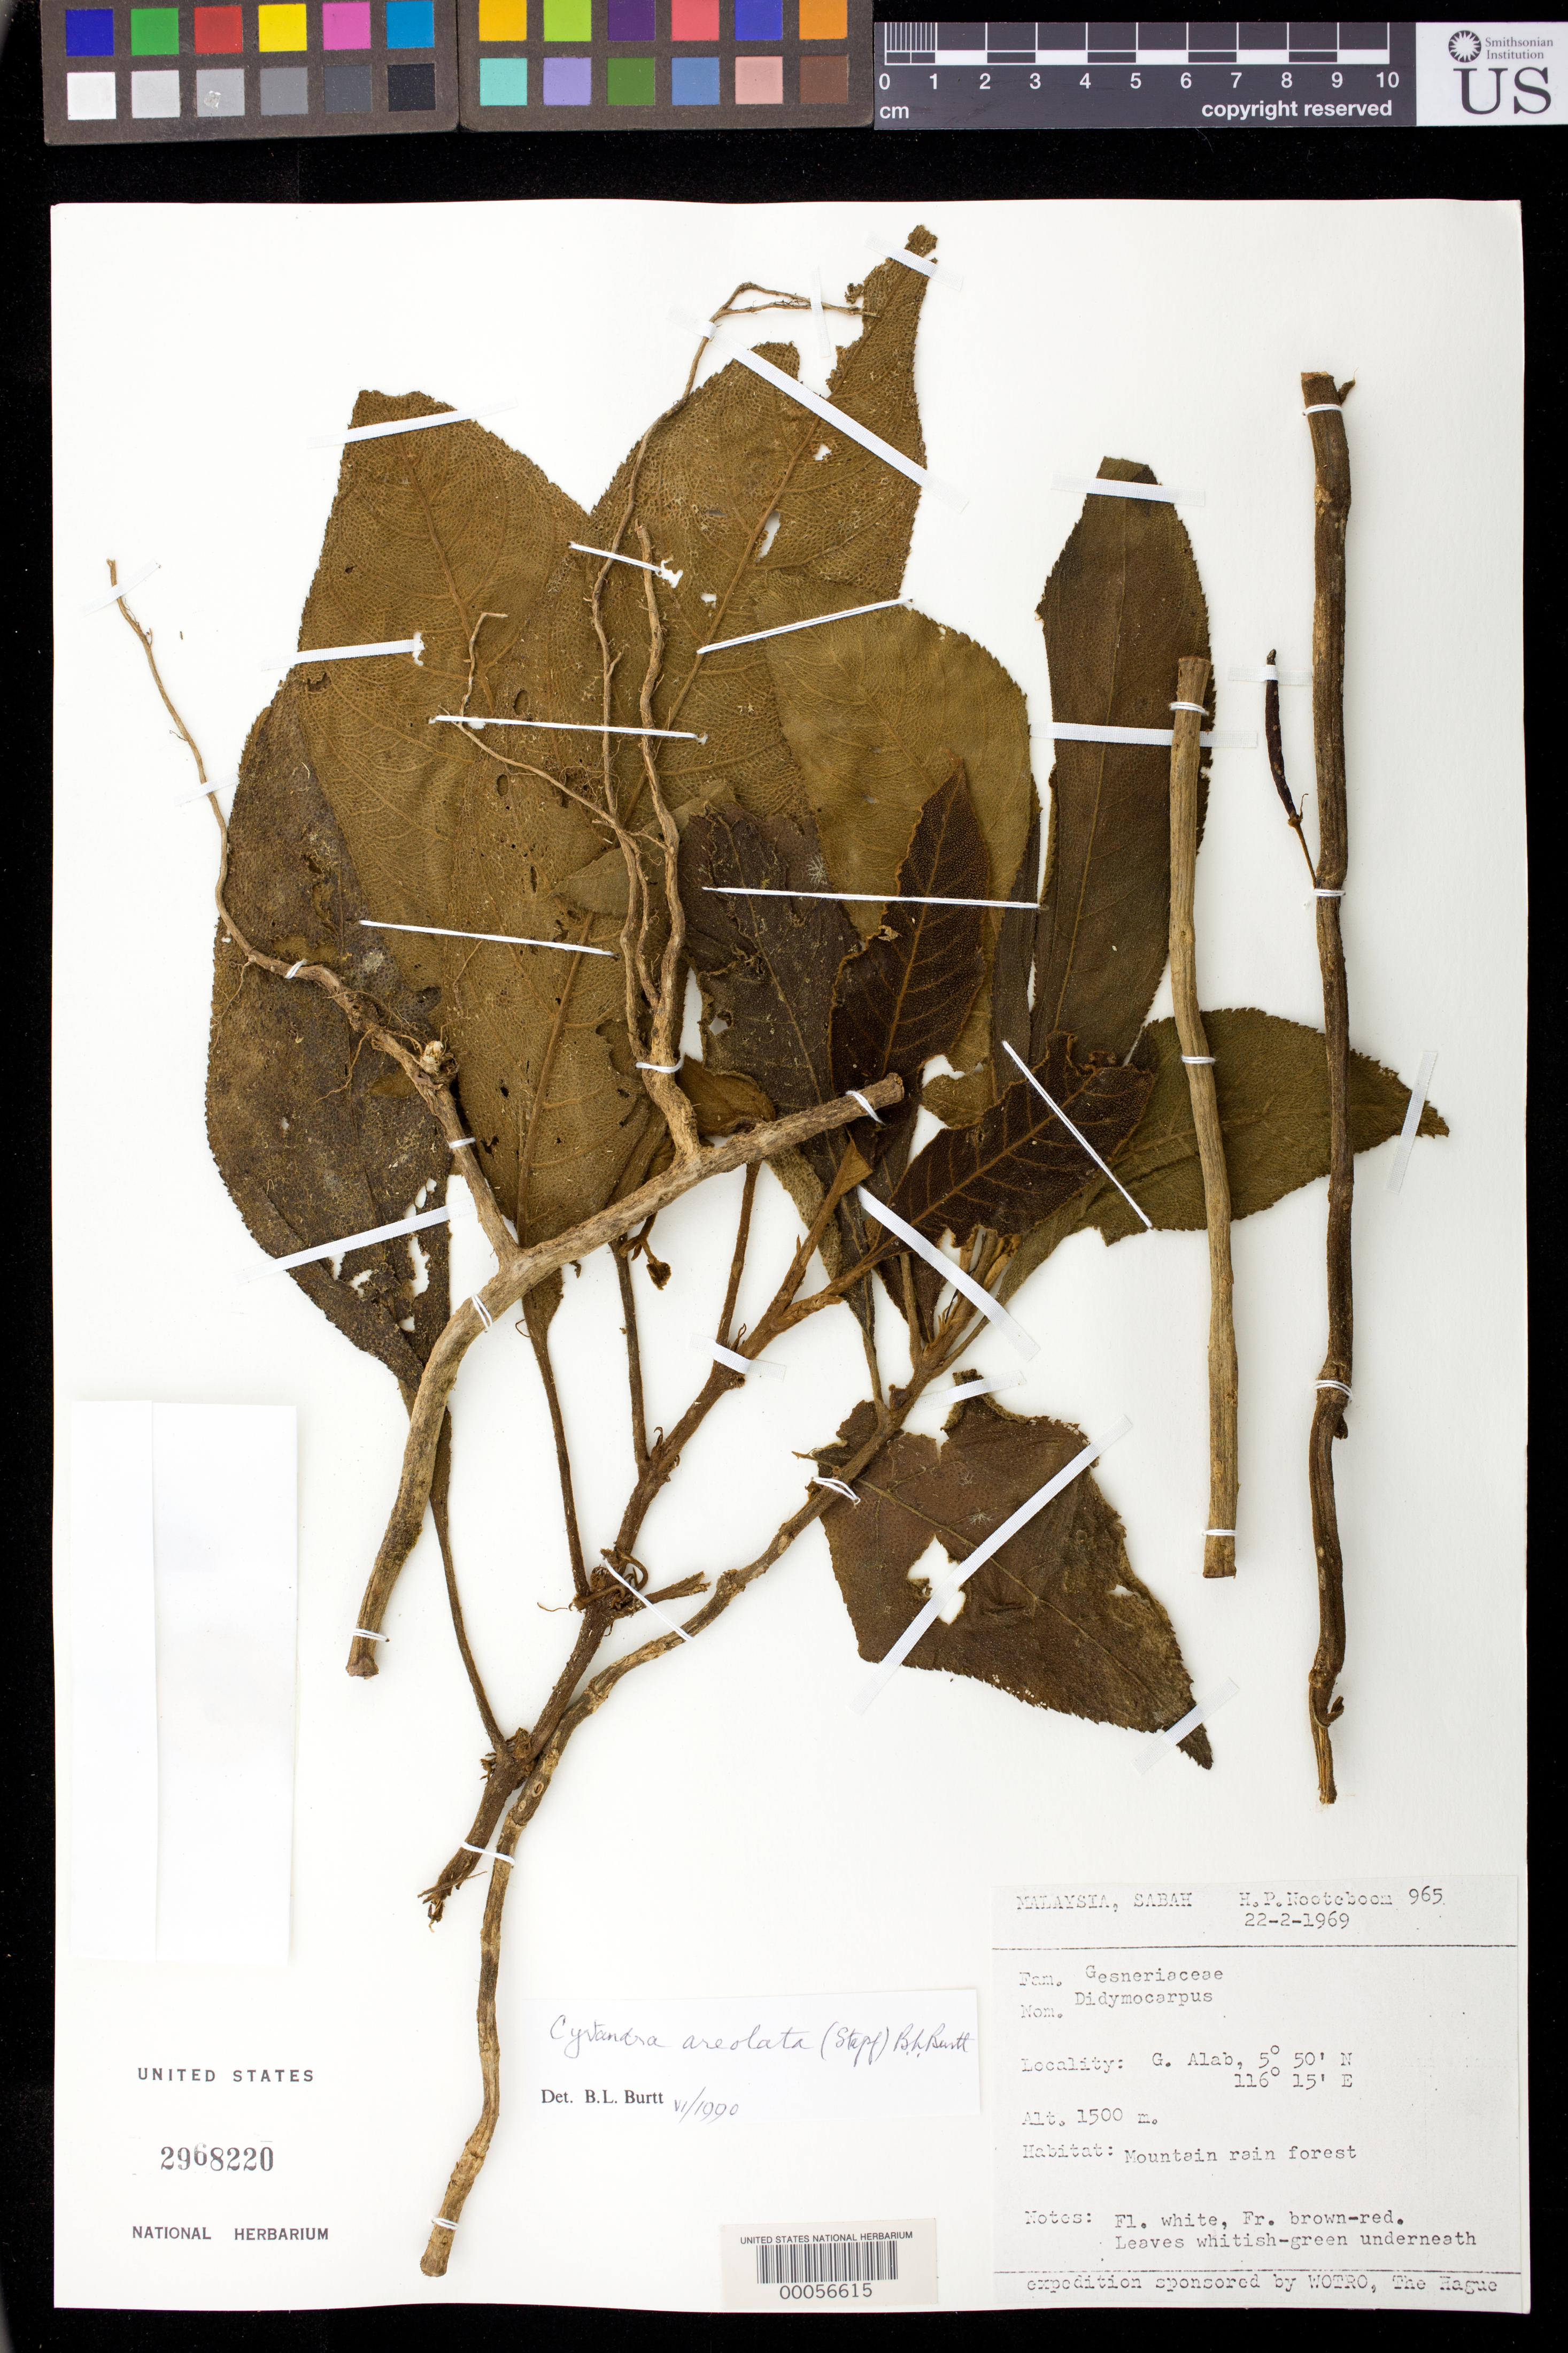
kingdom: Plantae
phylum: Tracheophyta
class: Magnoliopsida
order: Lamiales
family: Gesneriaceae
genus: Cyrtandra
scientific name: Cyrtandra areolata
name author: (Stapf) B.L. Burtt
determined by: Burtt, B. L.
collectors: H. P. Nooteboom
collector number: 965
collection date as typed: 22 Feb 1969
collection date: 1969-02-22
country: Malaysia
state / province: Sabah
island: Borneo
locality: G. alab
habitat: Mountain rainforest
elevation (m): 1500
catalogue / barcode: US 2968220